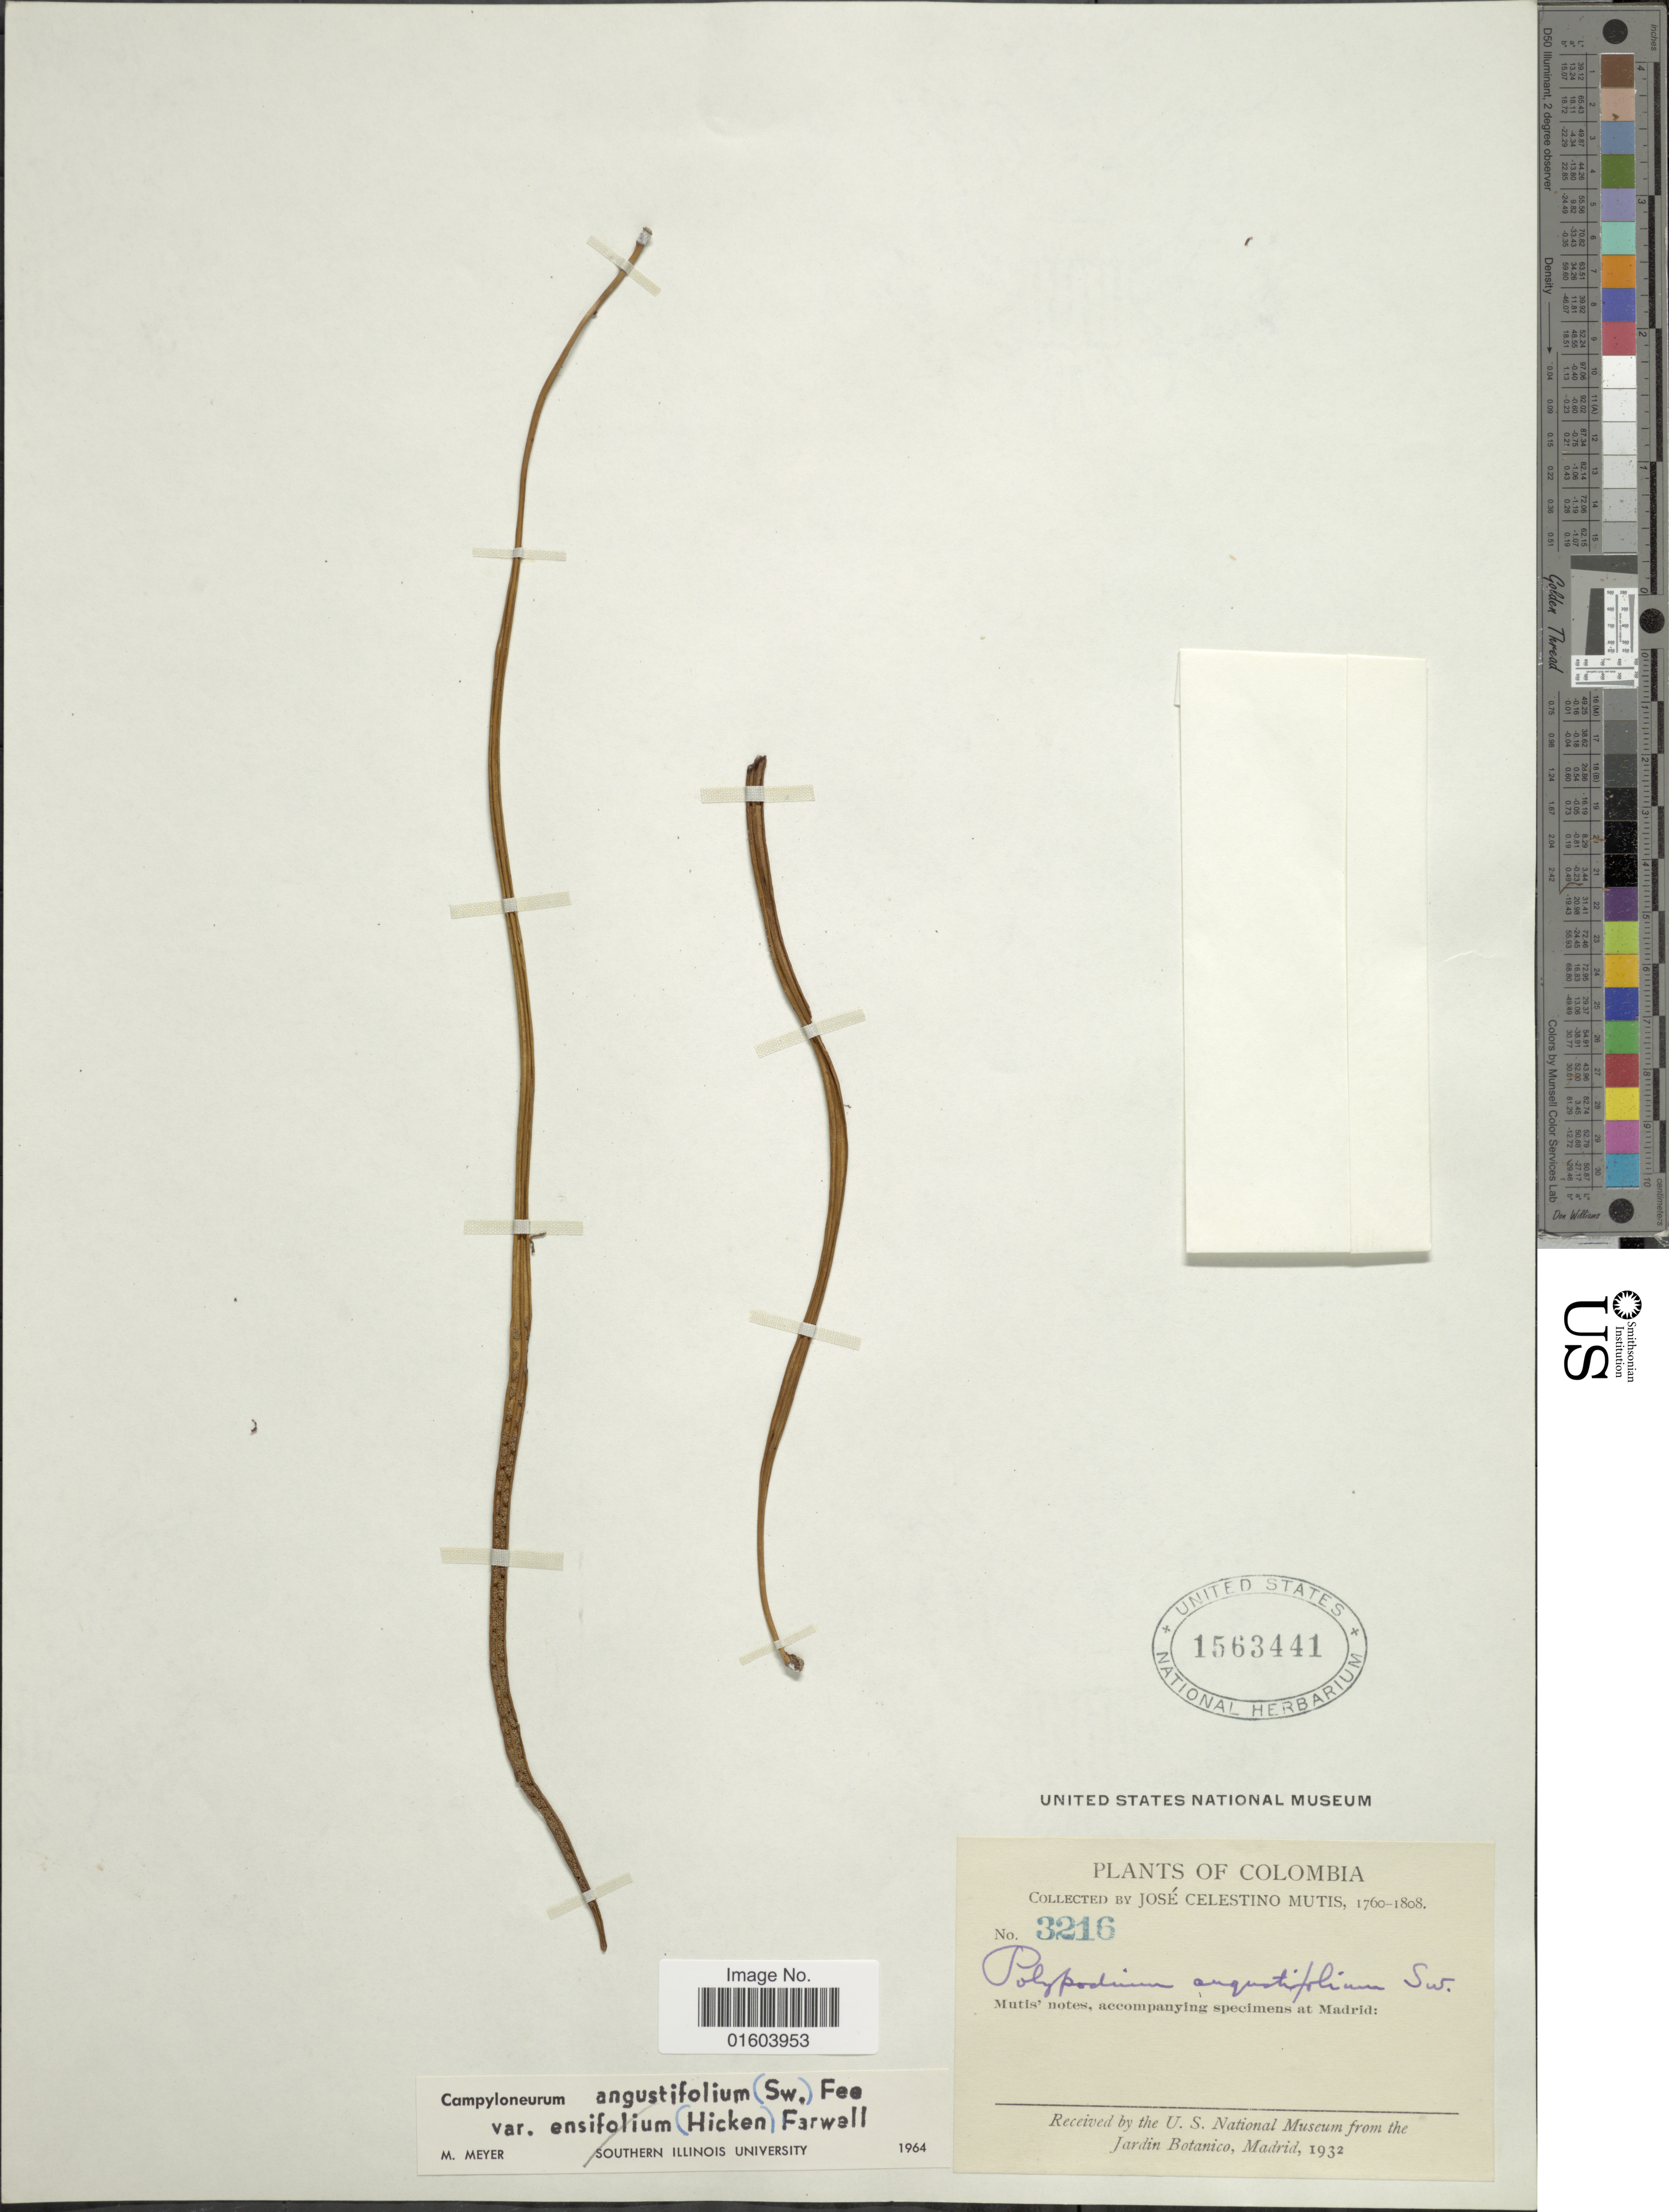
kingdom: Plantae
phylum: Tracheophyta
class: Polypodiopsida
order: Polypodiales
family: Polypodiaceae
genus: Campyloneurum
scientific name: Campyloneurum angustifolium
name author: (Sw.) Fée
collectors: J. C. B. Mutis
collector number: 3216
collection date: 1760/1808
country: Colombia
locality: Colombia.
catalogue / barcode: US 1563441